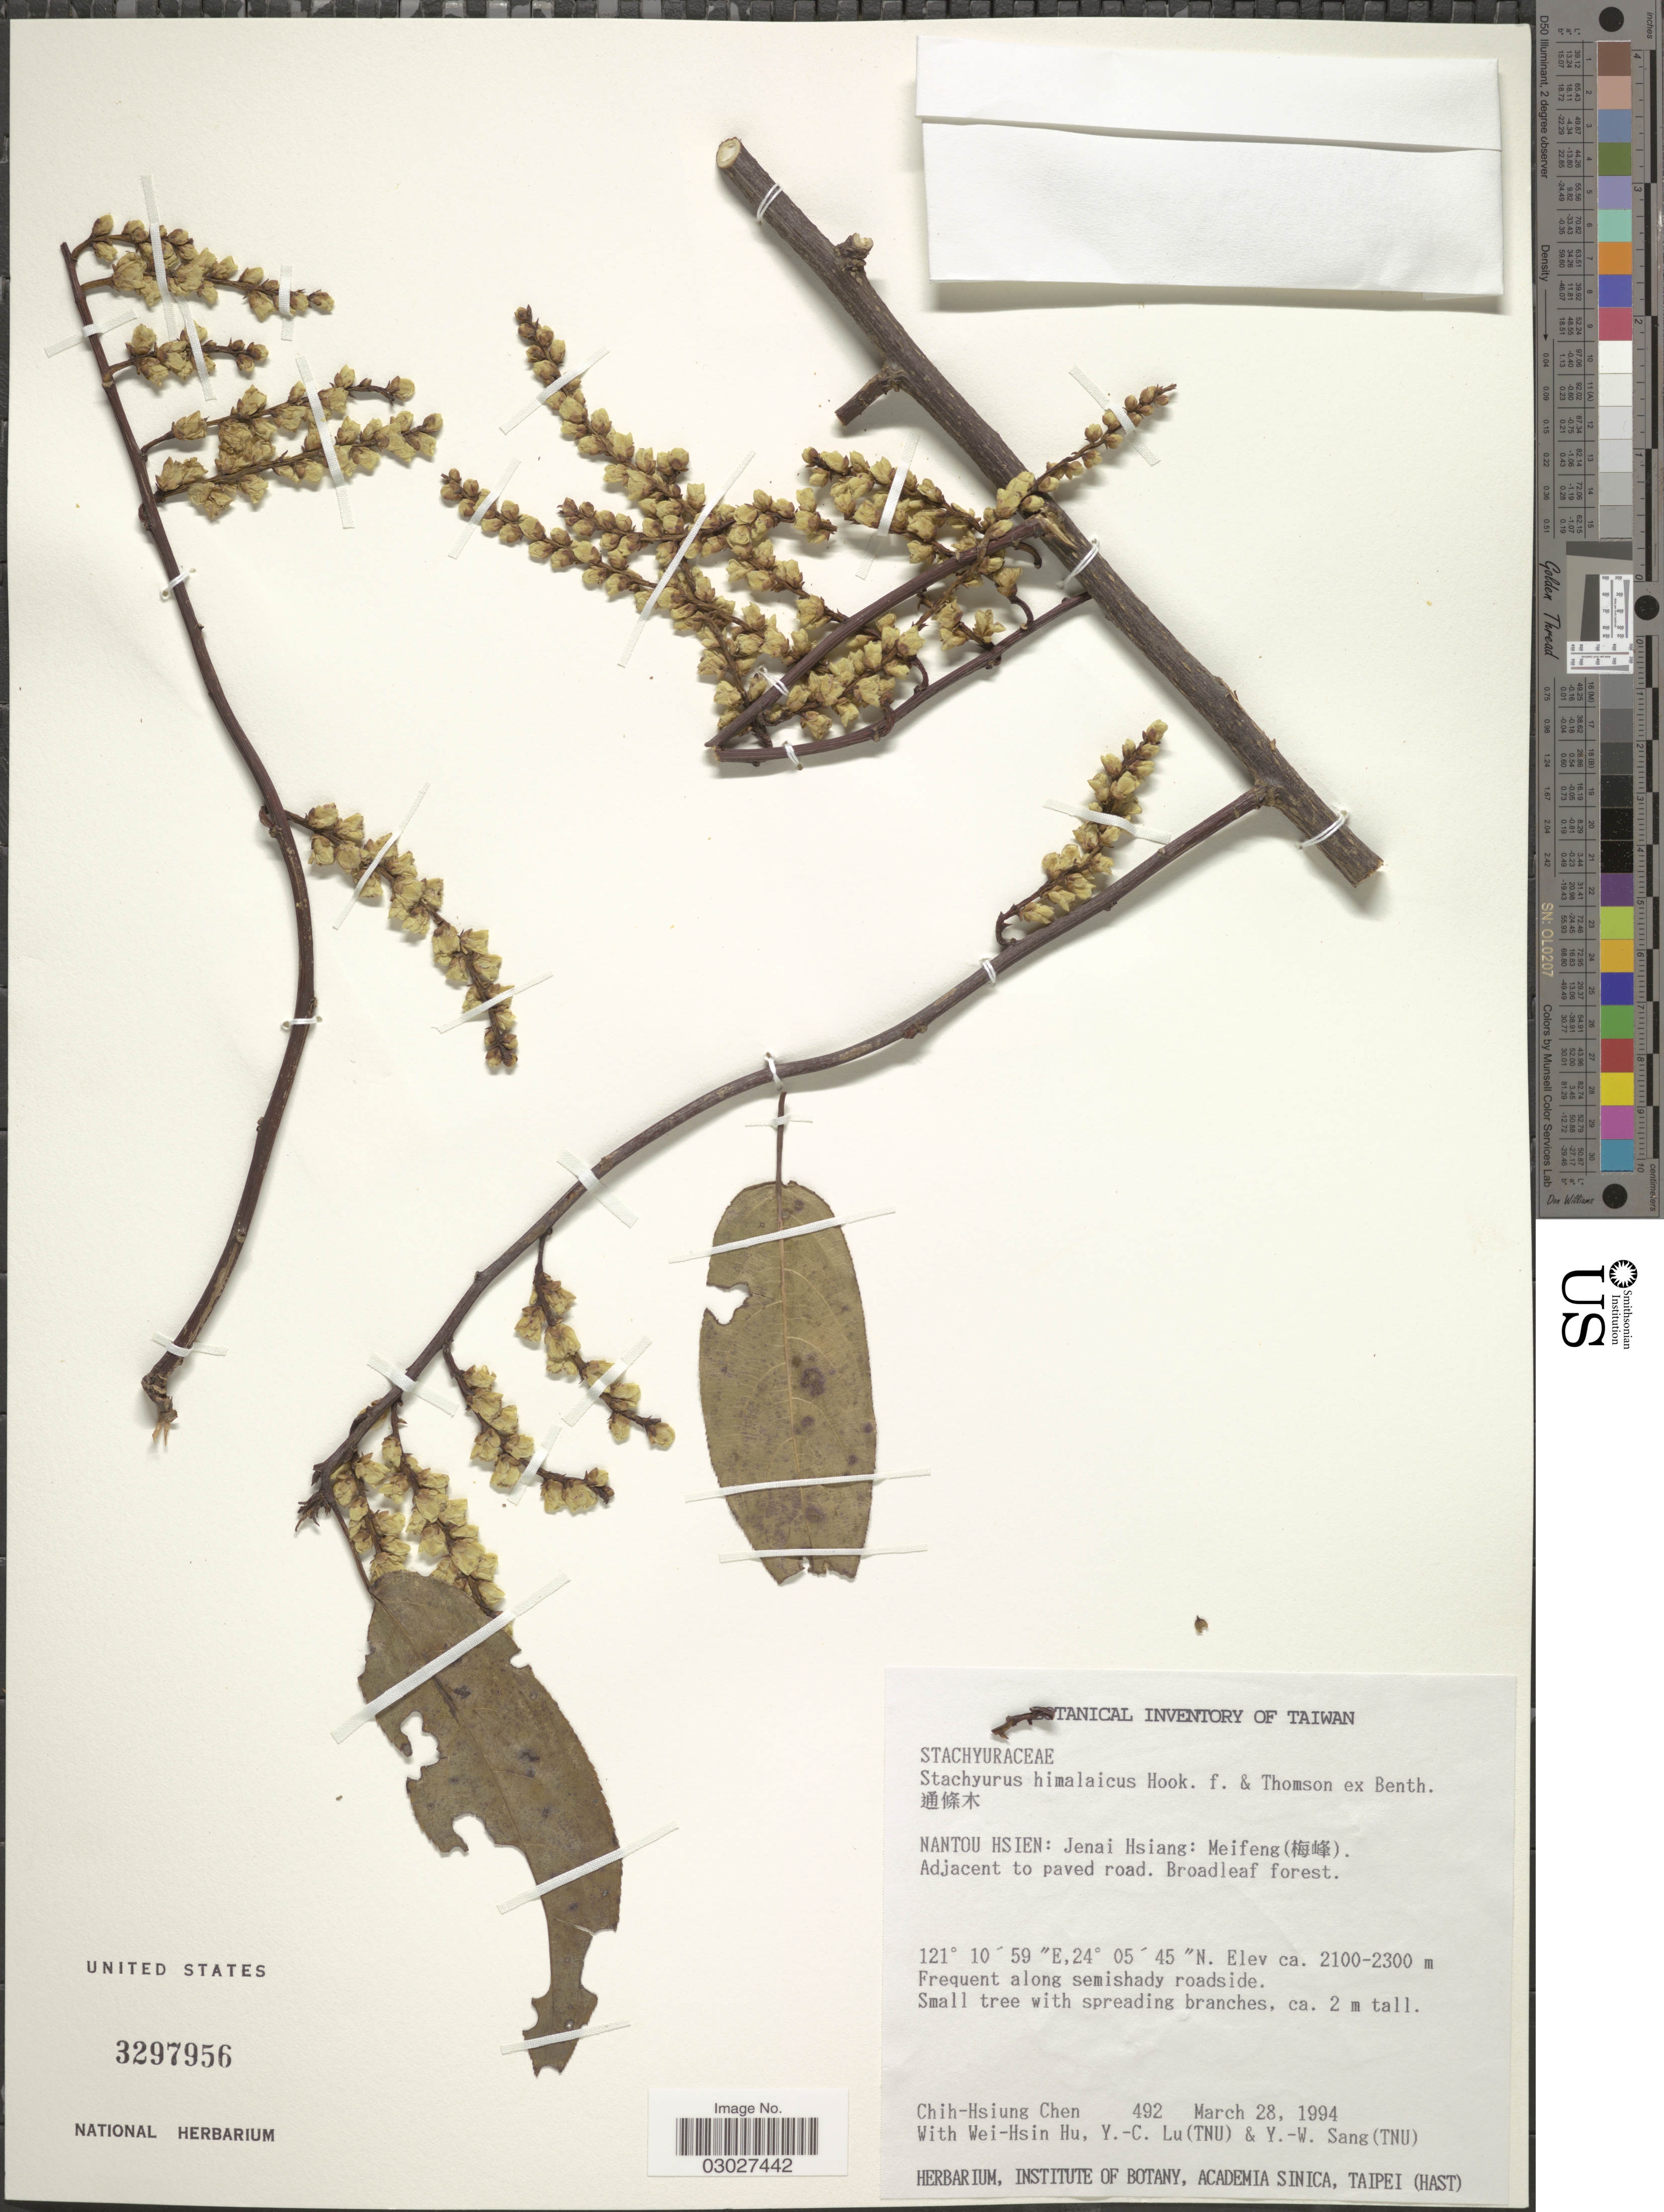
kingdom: Plantae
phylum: Tracheophyta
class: Magnoliopsida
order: Crossosomatales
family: Stachyuraceae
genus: Stachyurus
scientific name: Stachyurus himalaicus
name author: Hook. f. & Thomson ex Benth.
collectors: C.-H. Chen, W. H. Hu, Y. C. Lu & Y. Sang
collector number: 492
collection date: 1994-03-28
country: Taiwan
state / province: Nantou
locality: Nantou Hsien: Jenai Hsiang: Meifeng.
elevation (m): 2100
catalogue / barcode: US 3297956